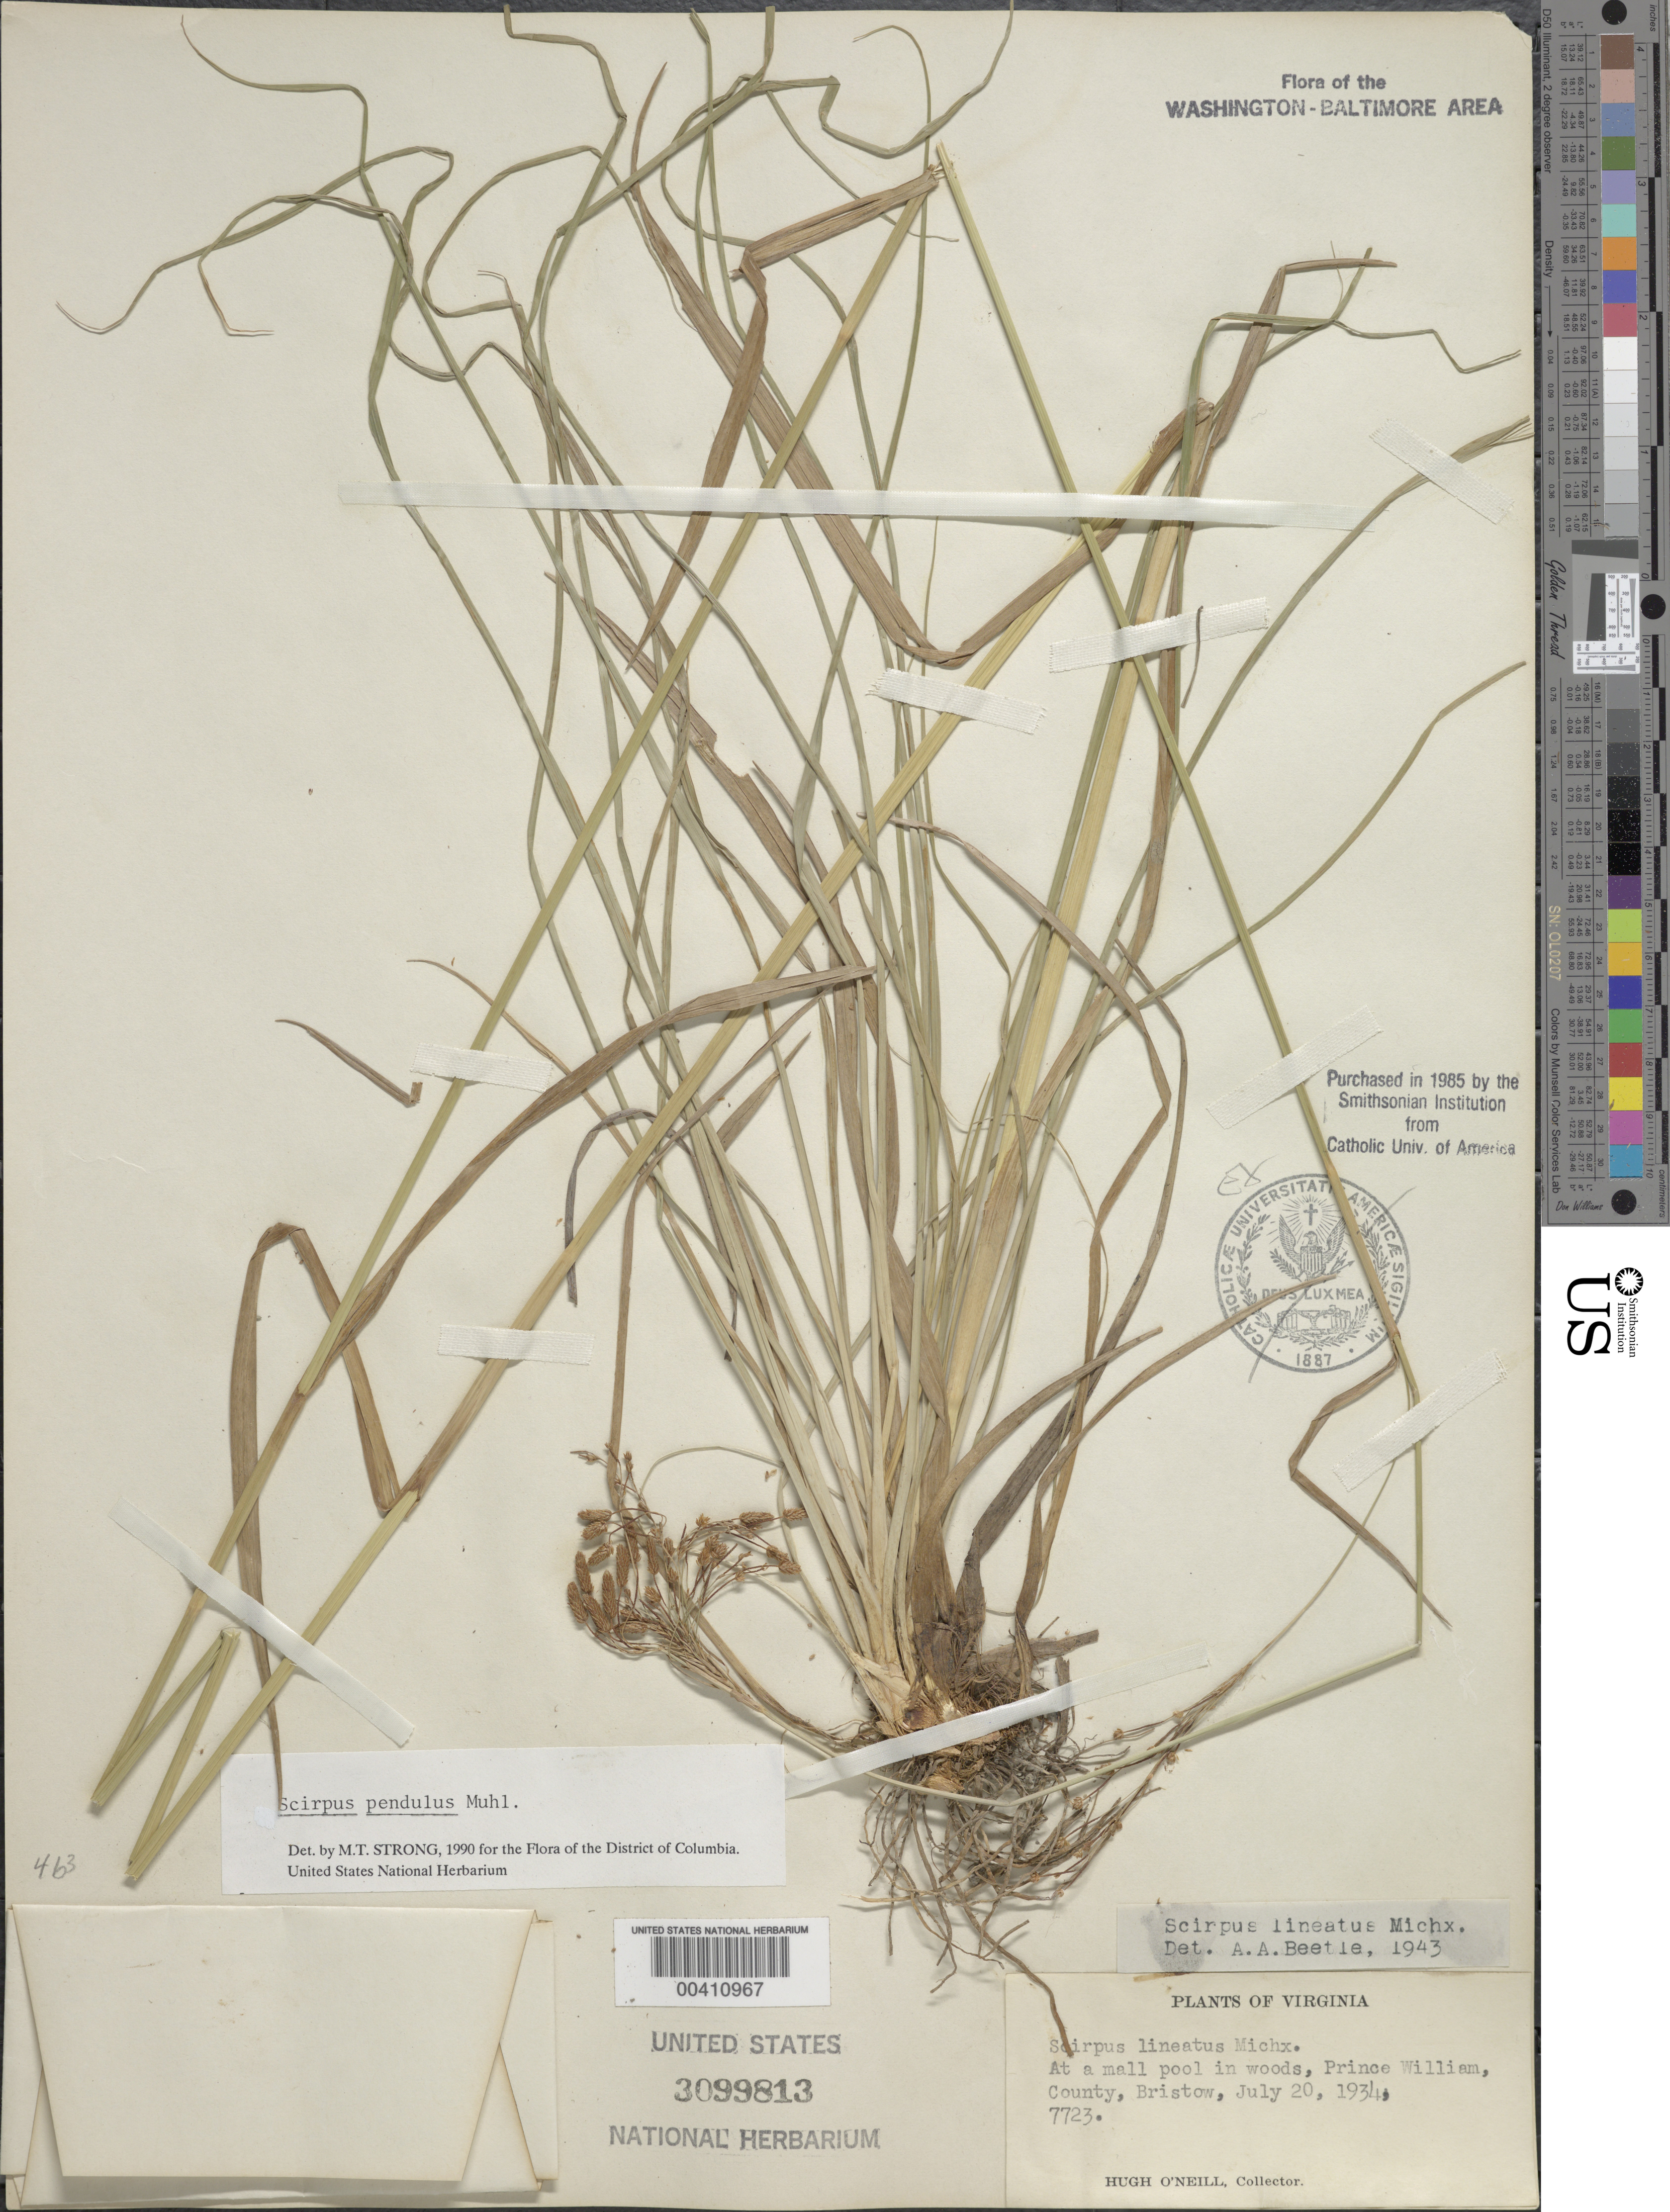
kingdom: Plantae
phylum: Tracheophyta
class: Liliopsida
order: Poales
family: Cyperaceae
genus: Scirpus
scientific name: Scirpus pendulus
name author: Muhl.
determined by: Strong, M. T., (US), Smithsonian Institution - National Museum of Natural History (UNITED STATES)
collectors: H. O'Neill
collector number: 7723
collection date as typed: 20 Jul 1934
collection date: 1934-07-20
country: United States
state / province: Virginia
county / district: Prince William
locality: Bristow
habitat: Pool in woods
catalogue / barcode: US 3099813